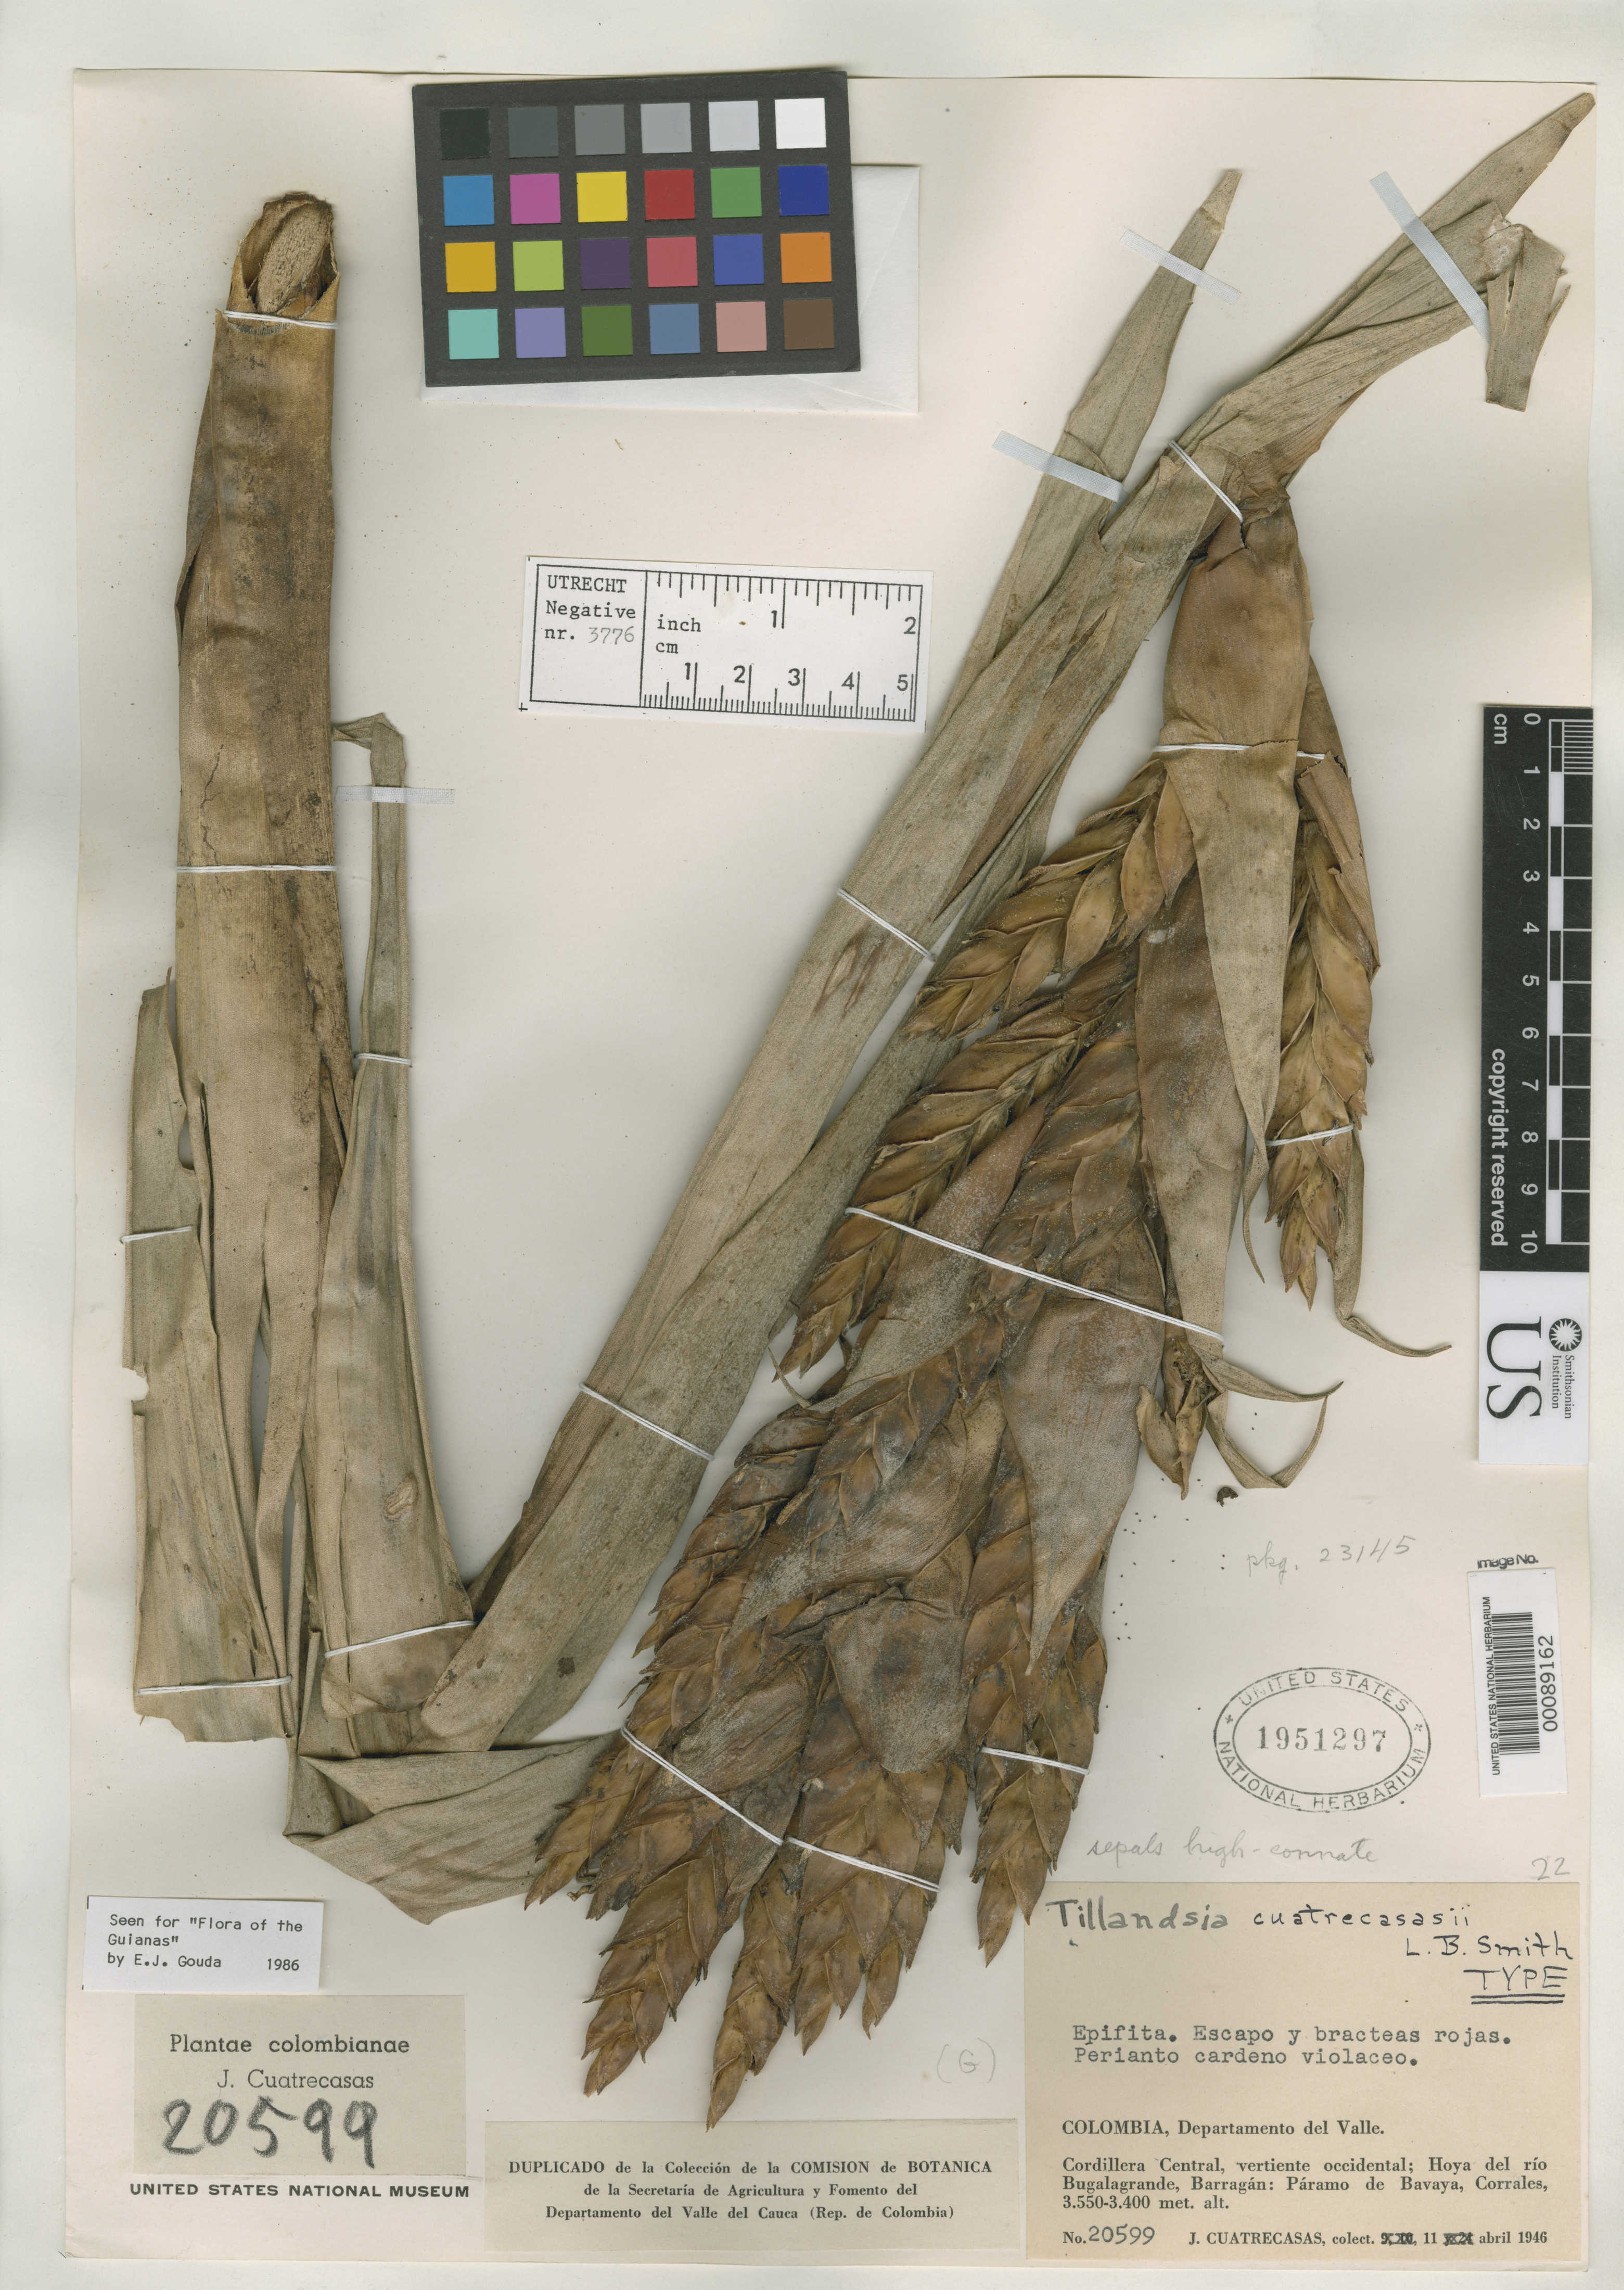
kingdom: Plantae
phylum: Tracheophyta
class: Liliopsida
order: Poales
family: Bromeliaceae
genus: Tillandsia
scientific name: Tillandsia cuatrecasasii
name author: L.B. Sm.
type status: Holotype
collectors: J. Cuatrecasas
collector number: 20599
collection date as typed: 11 Apr 1946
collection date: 1946-04-11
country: Colombia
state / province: Valle del Cauca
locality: Cordillera Central, between Barragan on the Rio Bugla Grande and Corrales on the Paramo de Bavya.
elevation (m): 3400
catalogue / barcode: US 1951297